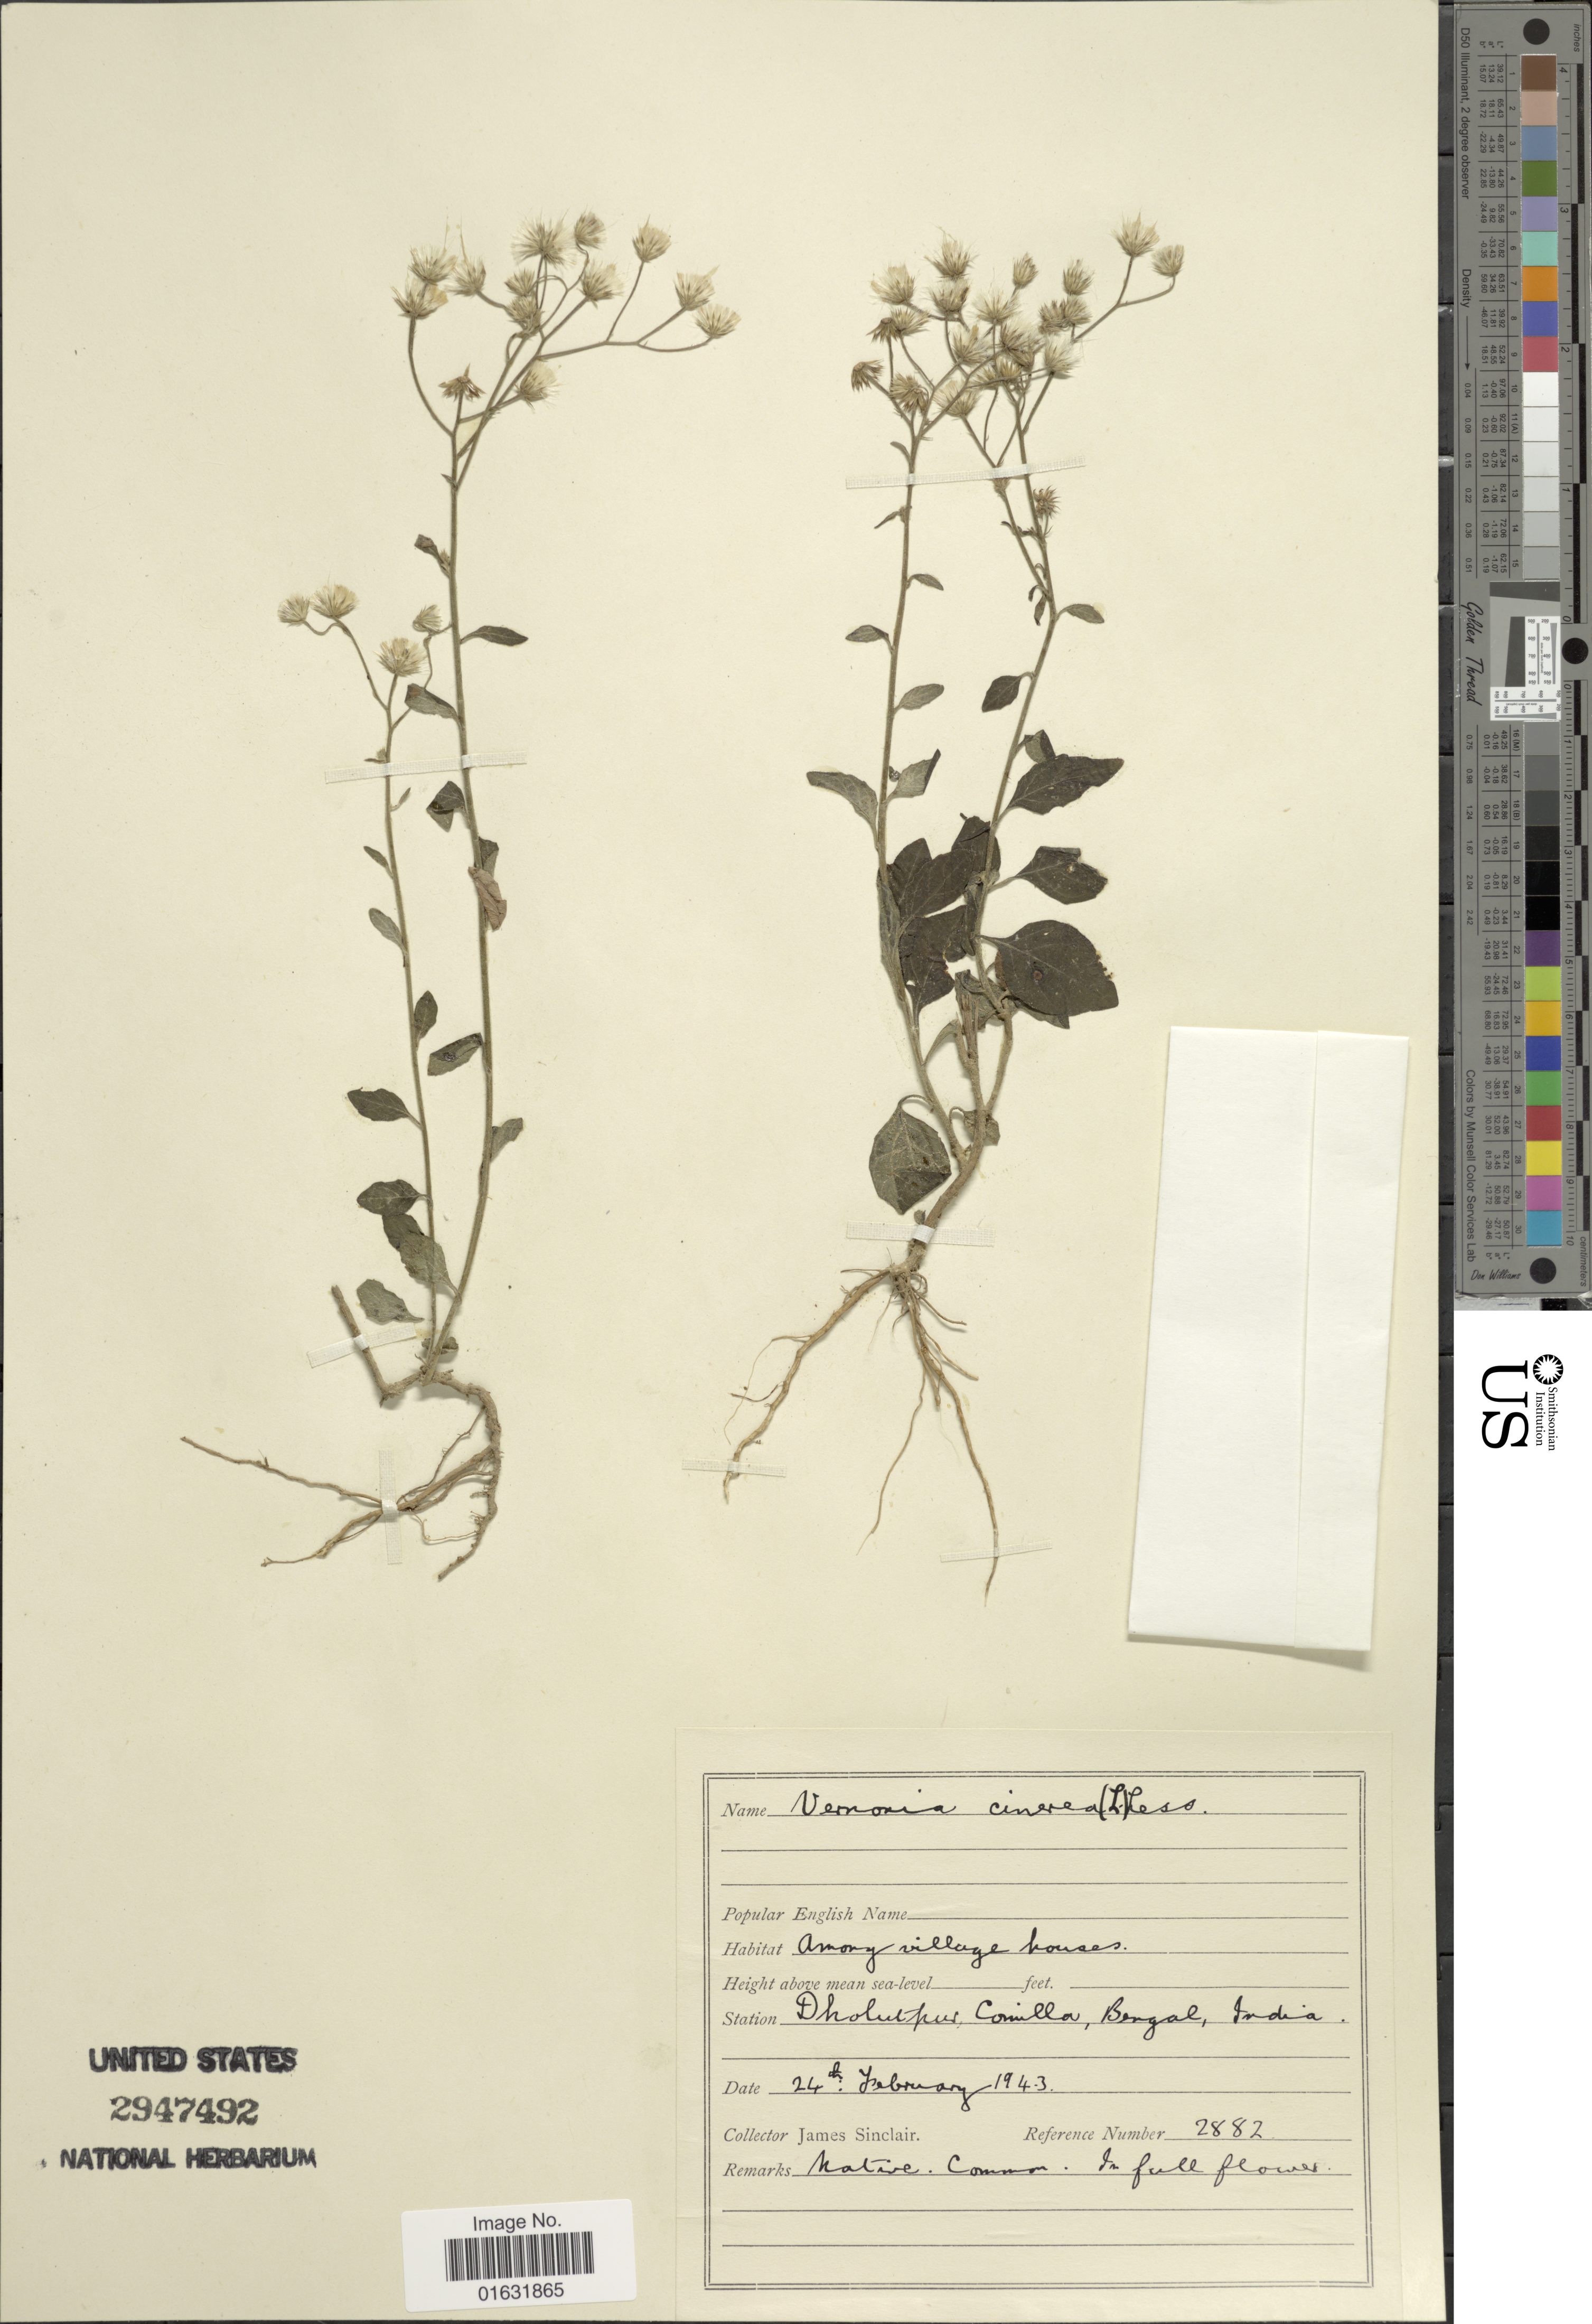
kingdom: Plantae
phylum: Tracheophyta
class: Magnoliopsida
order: Asterales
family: Asteraceae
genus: Cyanthillium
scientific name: Cyanthillium cinereum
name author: (L.) H. Rob.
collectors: J. Sinclair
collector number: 2882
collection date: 1943-02-24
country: India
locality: Dholutphus, Comlla, Bengal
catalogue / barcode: US 2947492